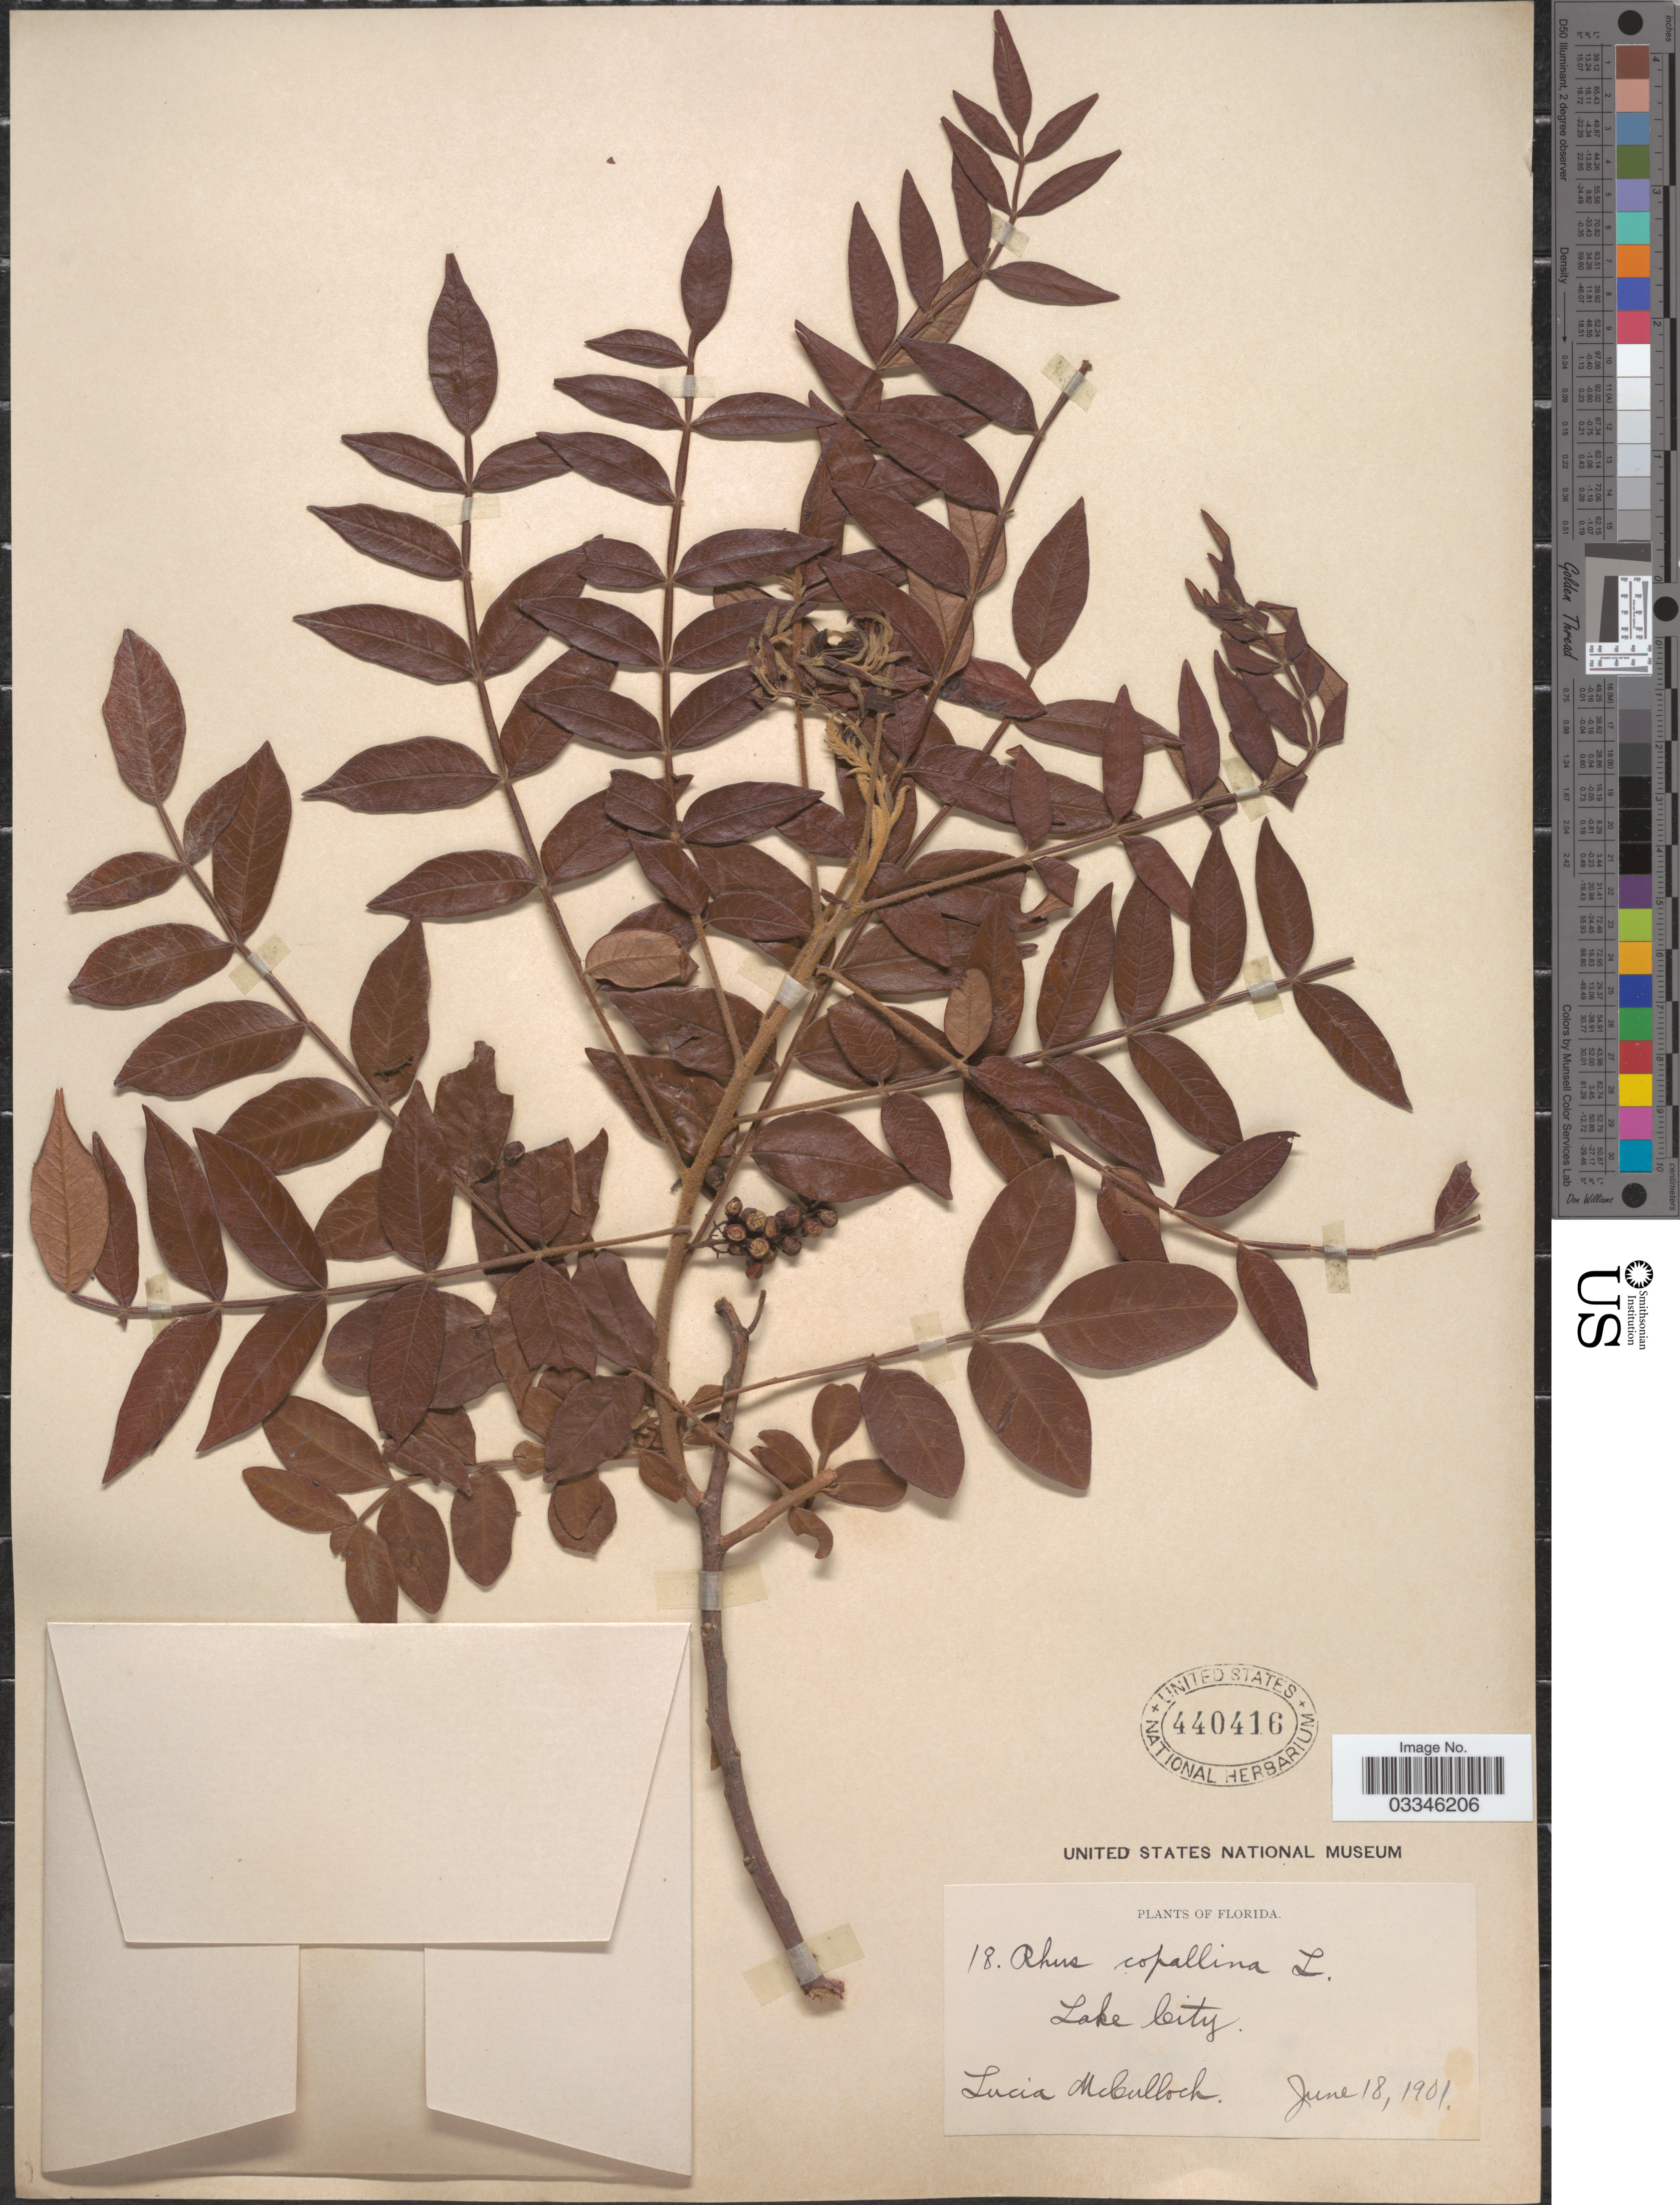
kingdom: Plantae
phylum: Tracheophyta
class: Magnoliopsida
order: Sapindales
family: Anacardiaceae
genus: Rhus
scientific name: Rhus leucantha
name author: Jacq.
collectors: L. McCulloch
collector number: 18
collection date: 1901-06-18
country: United States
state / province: Florida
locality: Lake City.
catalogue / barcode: US 440416